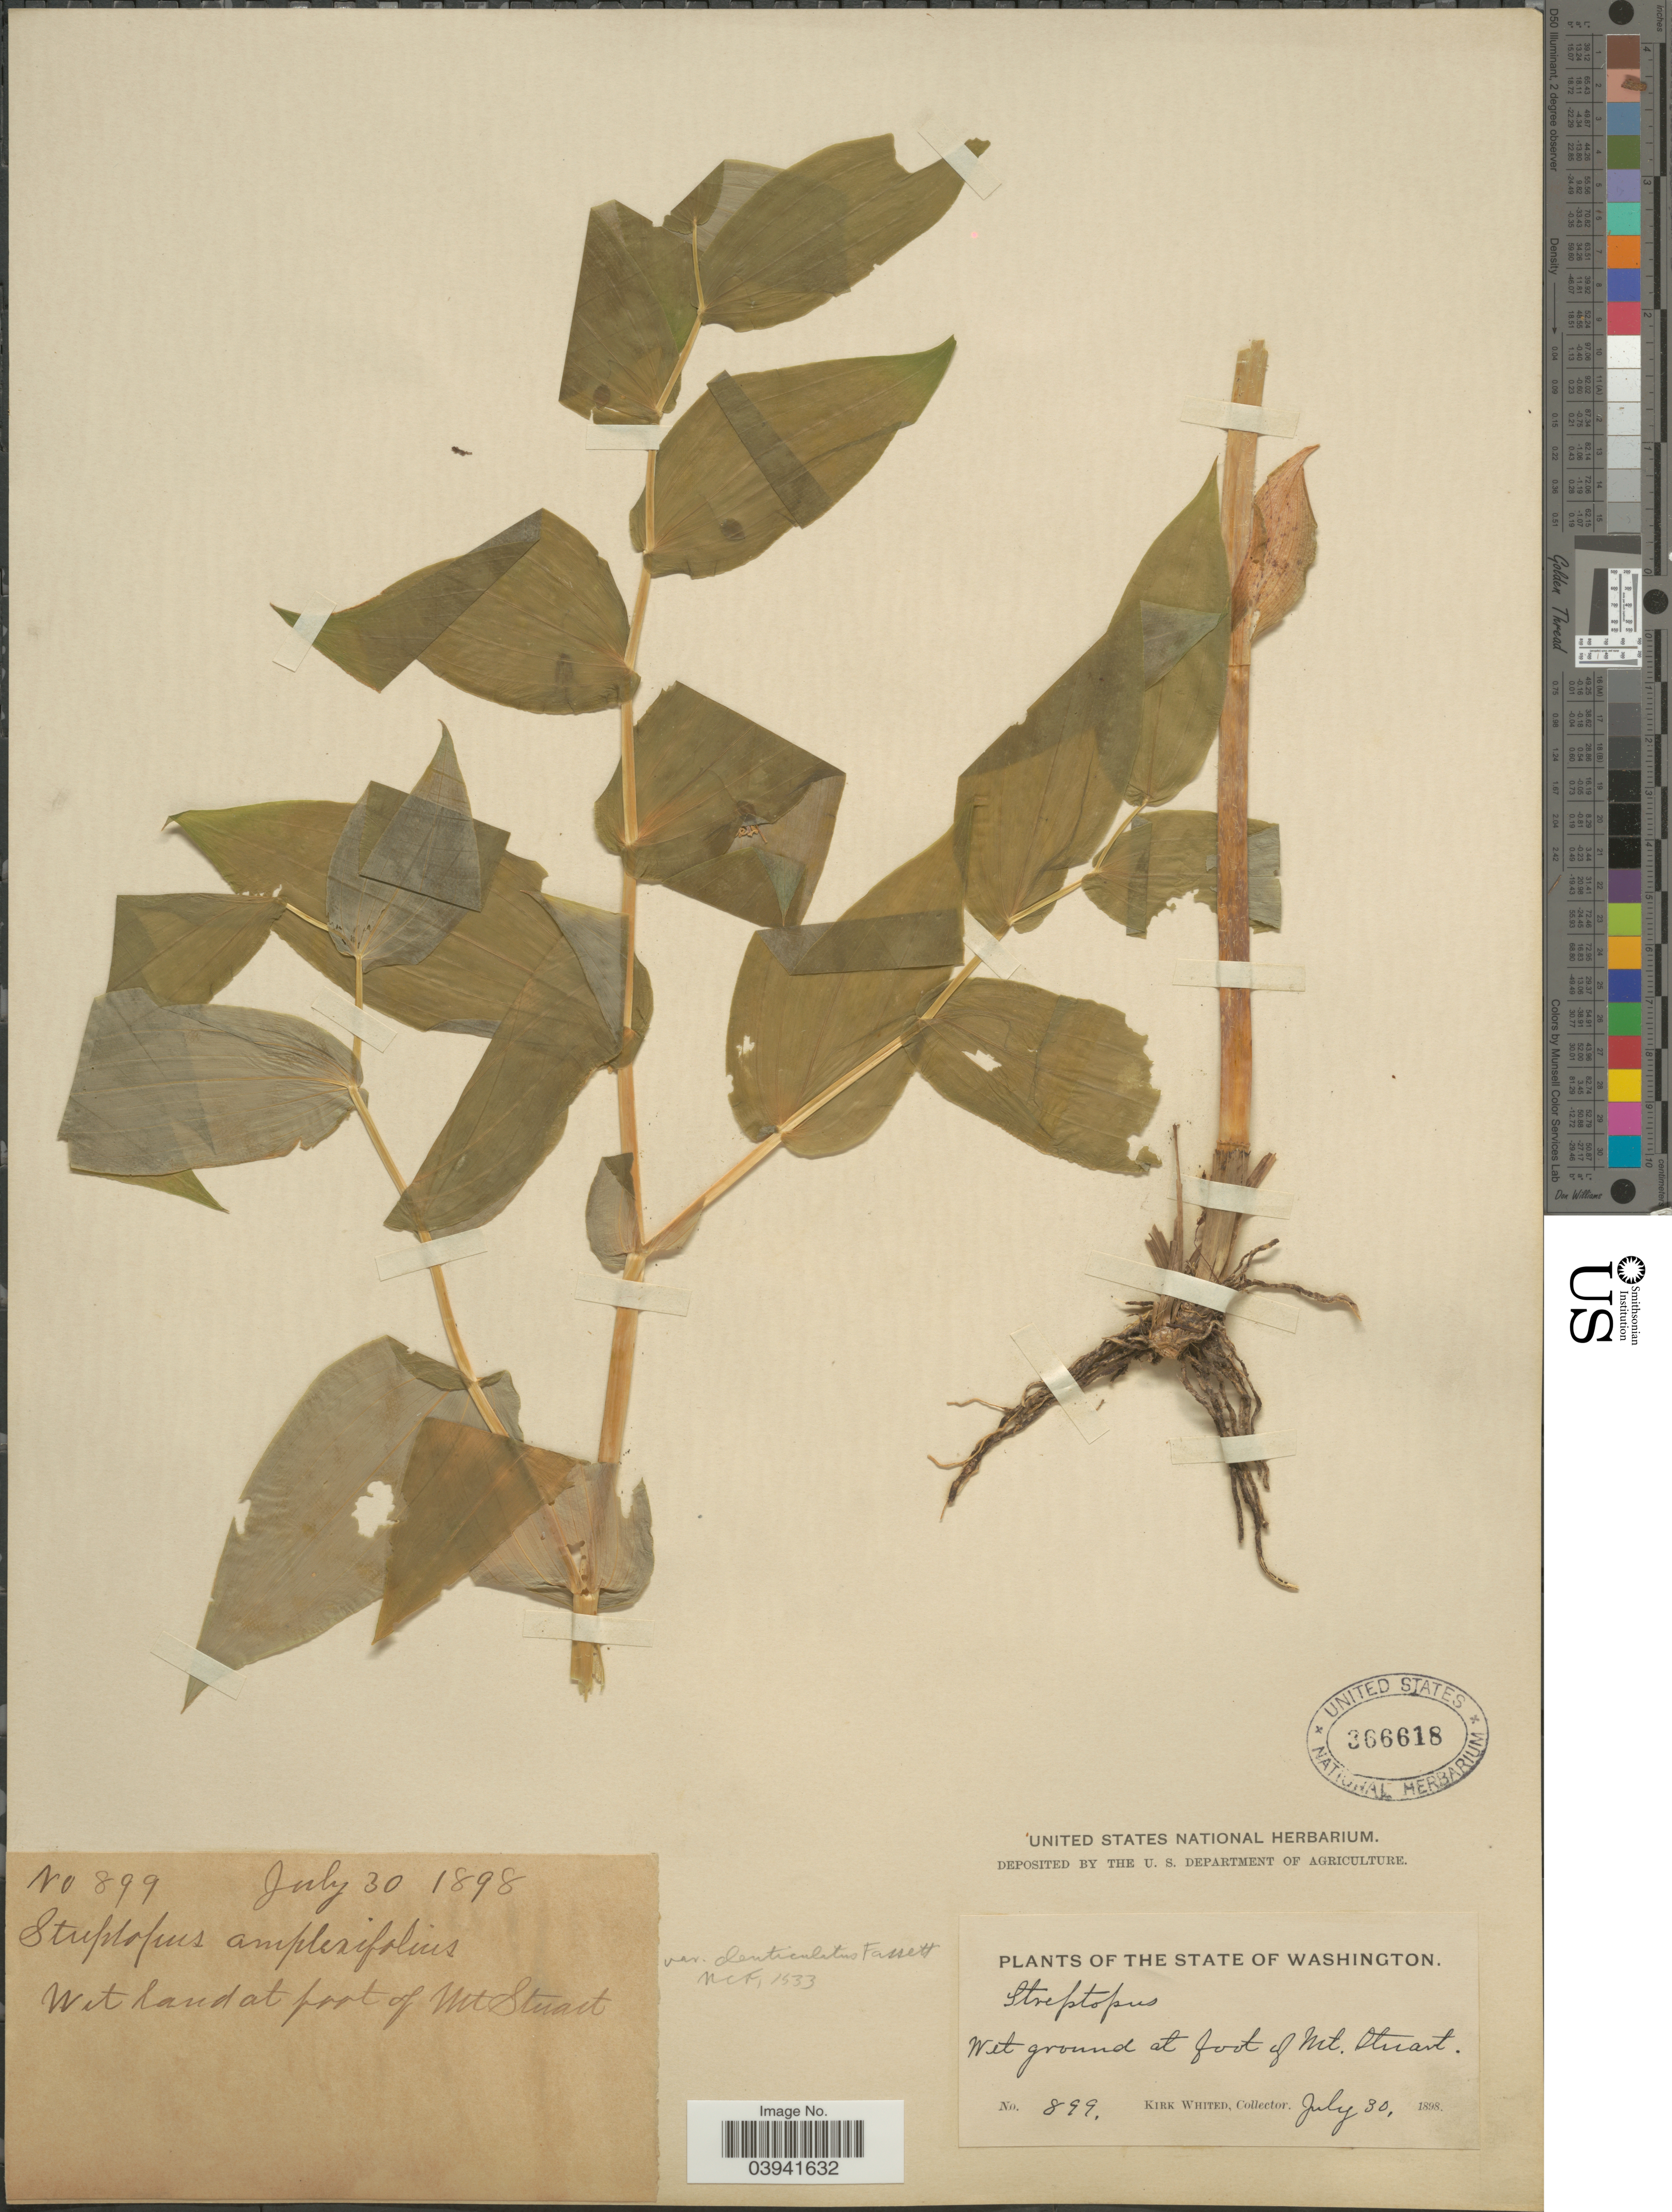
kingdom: Plantae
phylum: Tracheophyta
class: Liliopsida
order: Liliales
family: Liliaceae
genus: Streptopus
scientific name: Streptopus amplexifolius var. denticulatus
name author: Fassett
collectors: K. Whited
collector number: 899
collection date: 1898-07-30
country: United States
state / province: Washington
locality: Wet ground at foot of Mt. Stuart.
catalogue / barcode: US 366618